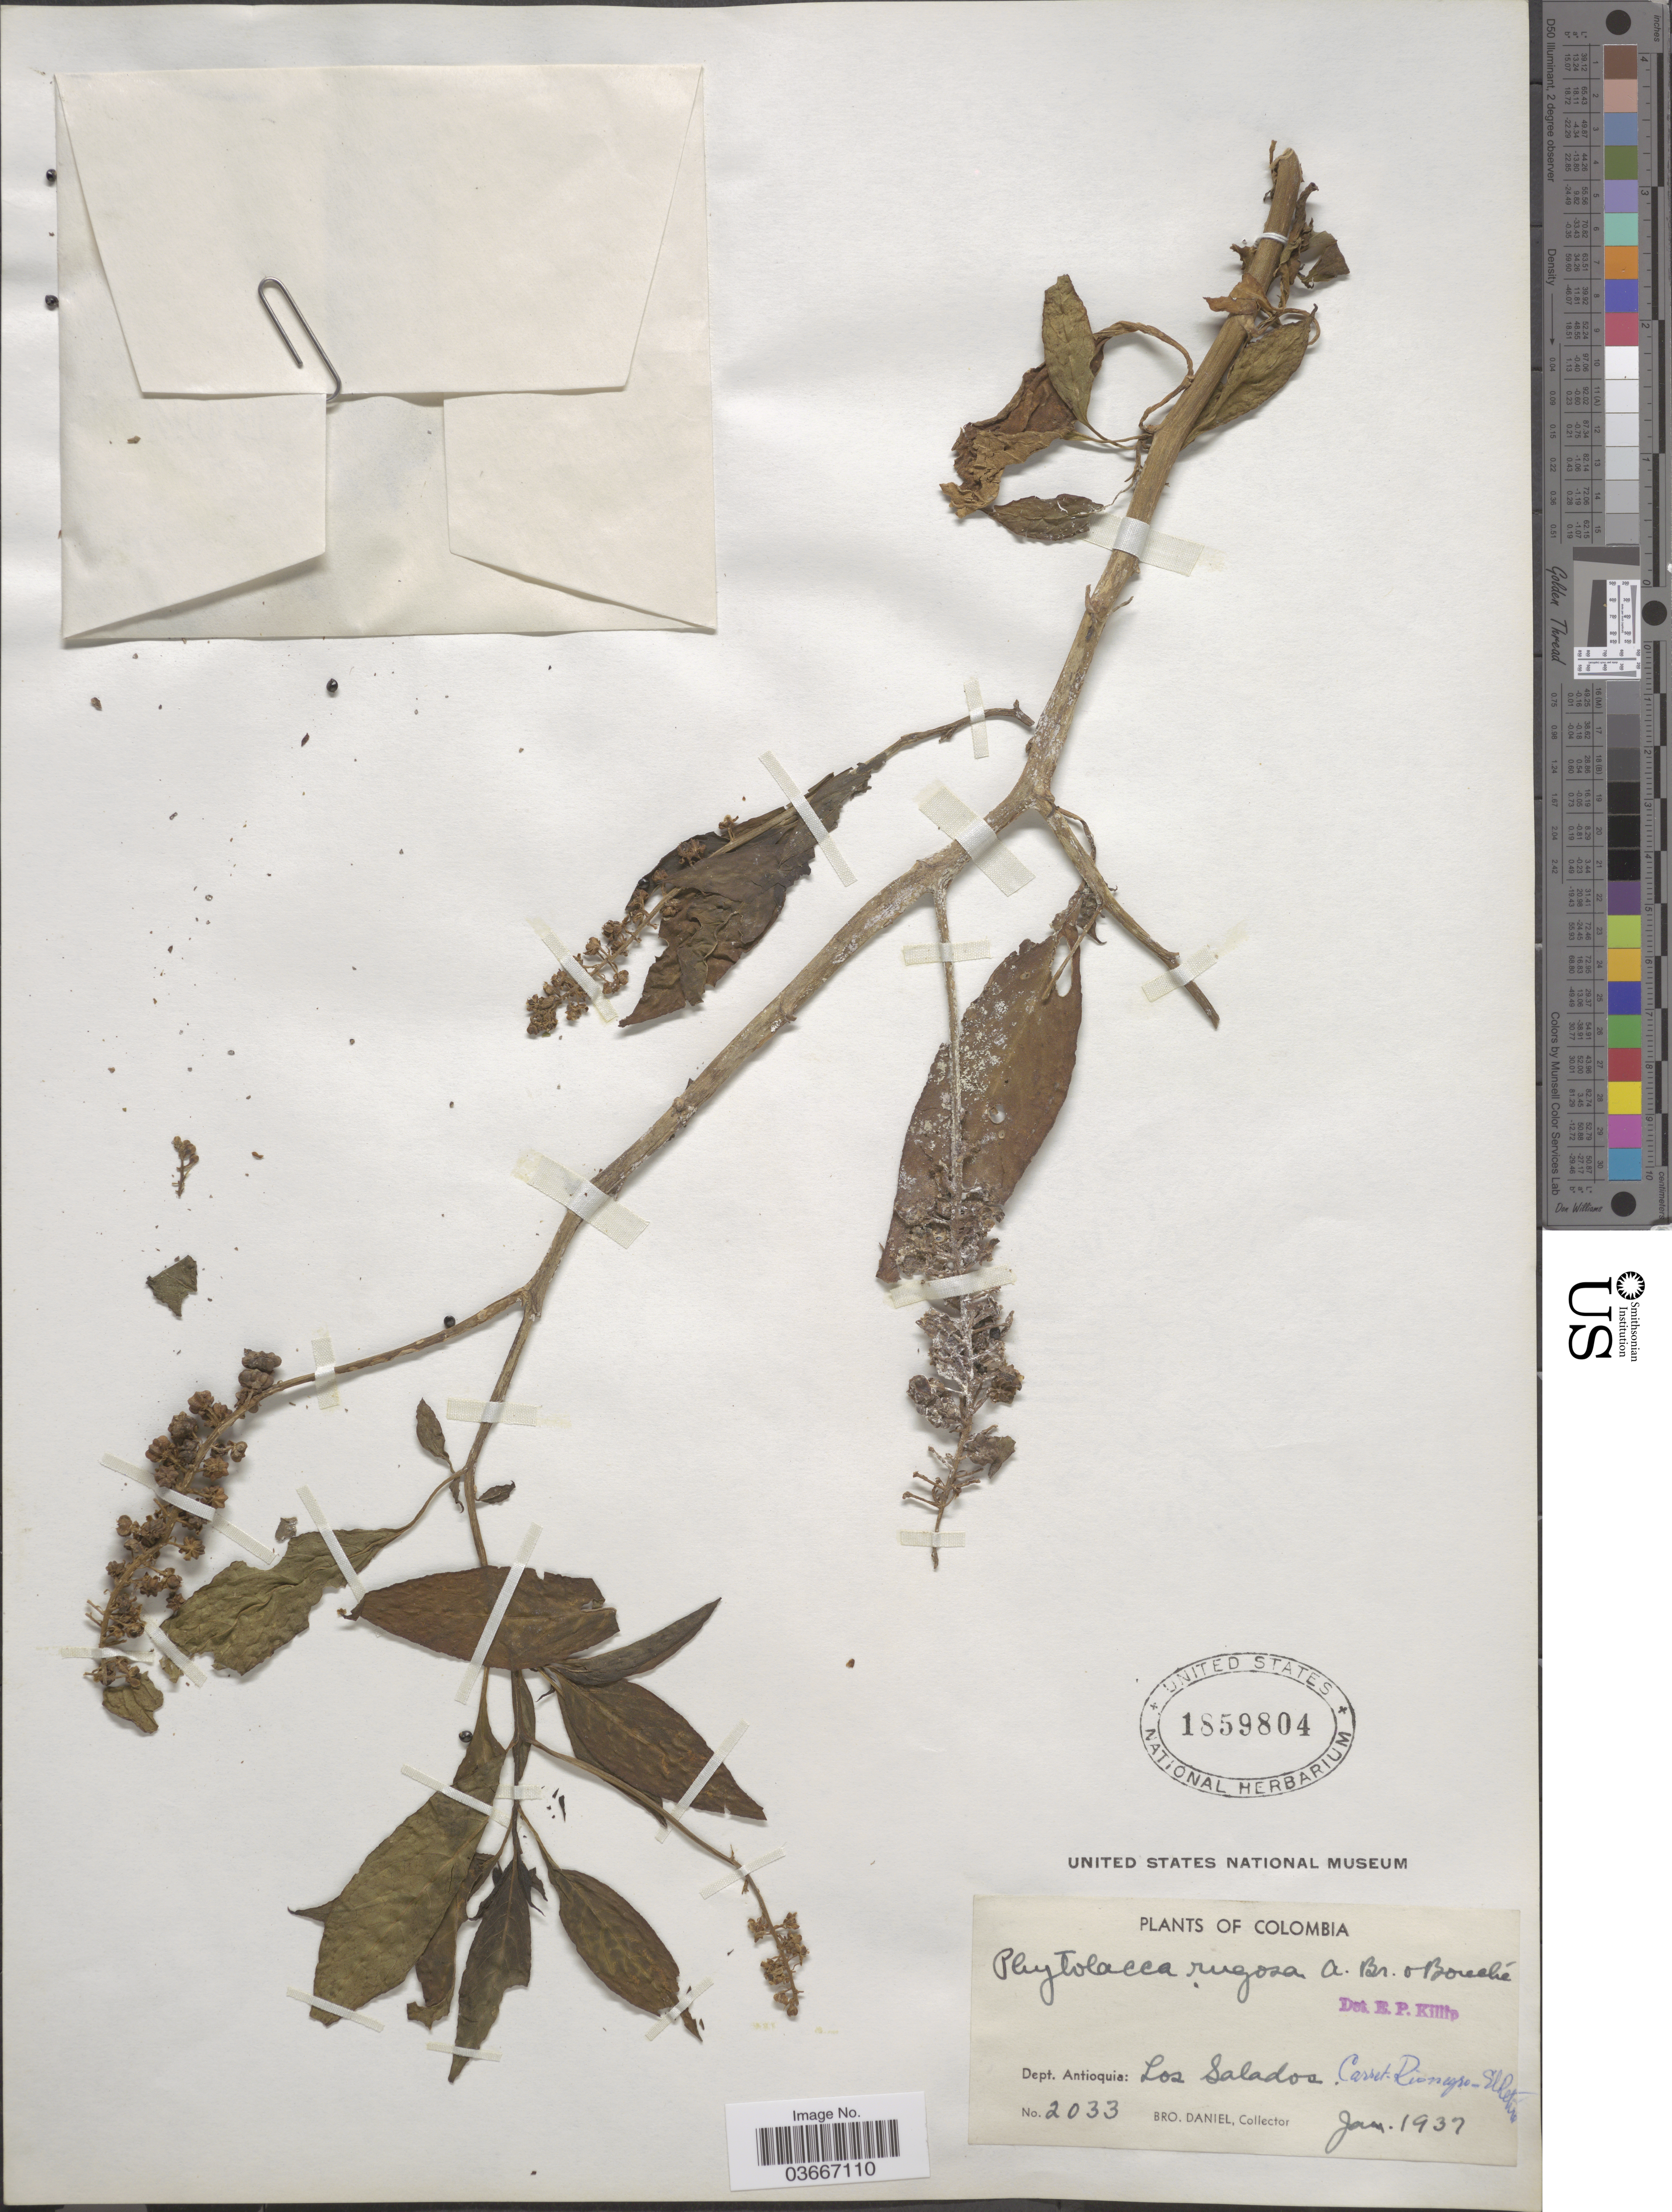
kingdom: Plantae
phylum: Tracheophyta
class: Magnoliopsida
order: Caryophyllales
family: Phytolaccaceae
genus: Phytolacca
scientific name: Phytolacca rugosa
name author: A. Braun & C.D. Bouché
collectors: Bro. Daniel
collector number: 2033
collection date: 1937-01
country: Colombia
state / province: Antioquia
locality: Dept. Antioquia: Los Salados. Carret. Rio Negro - El Retire.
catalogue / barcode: US 1859804